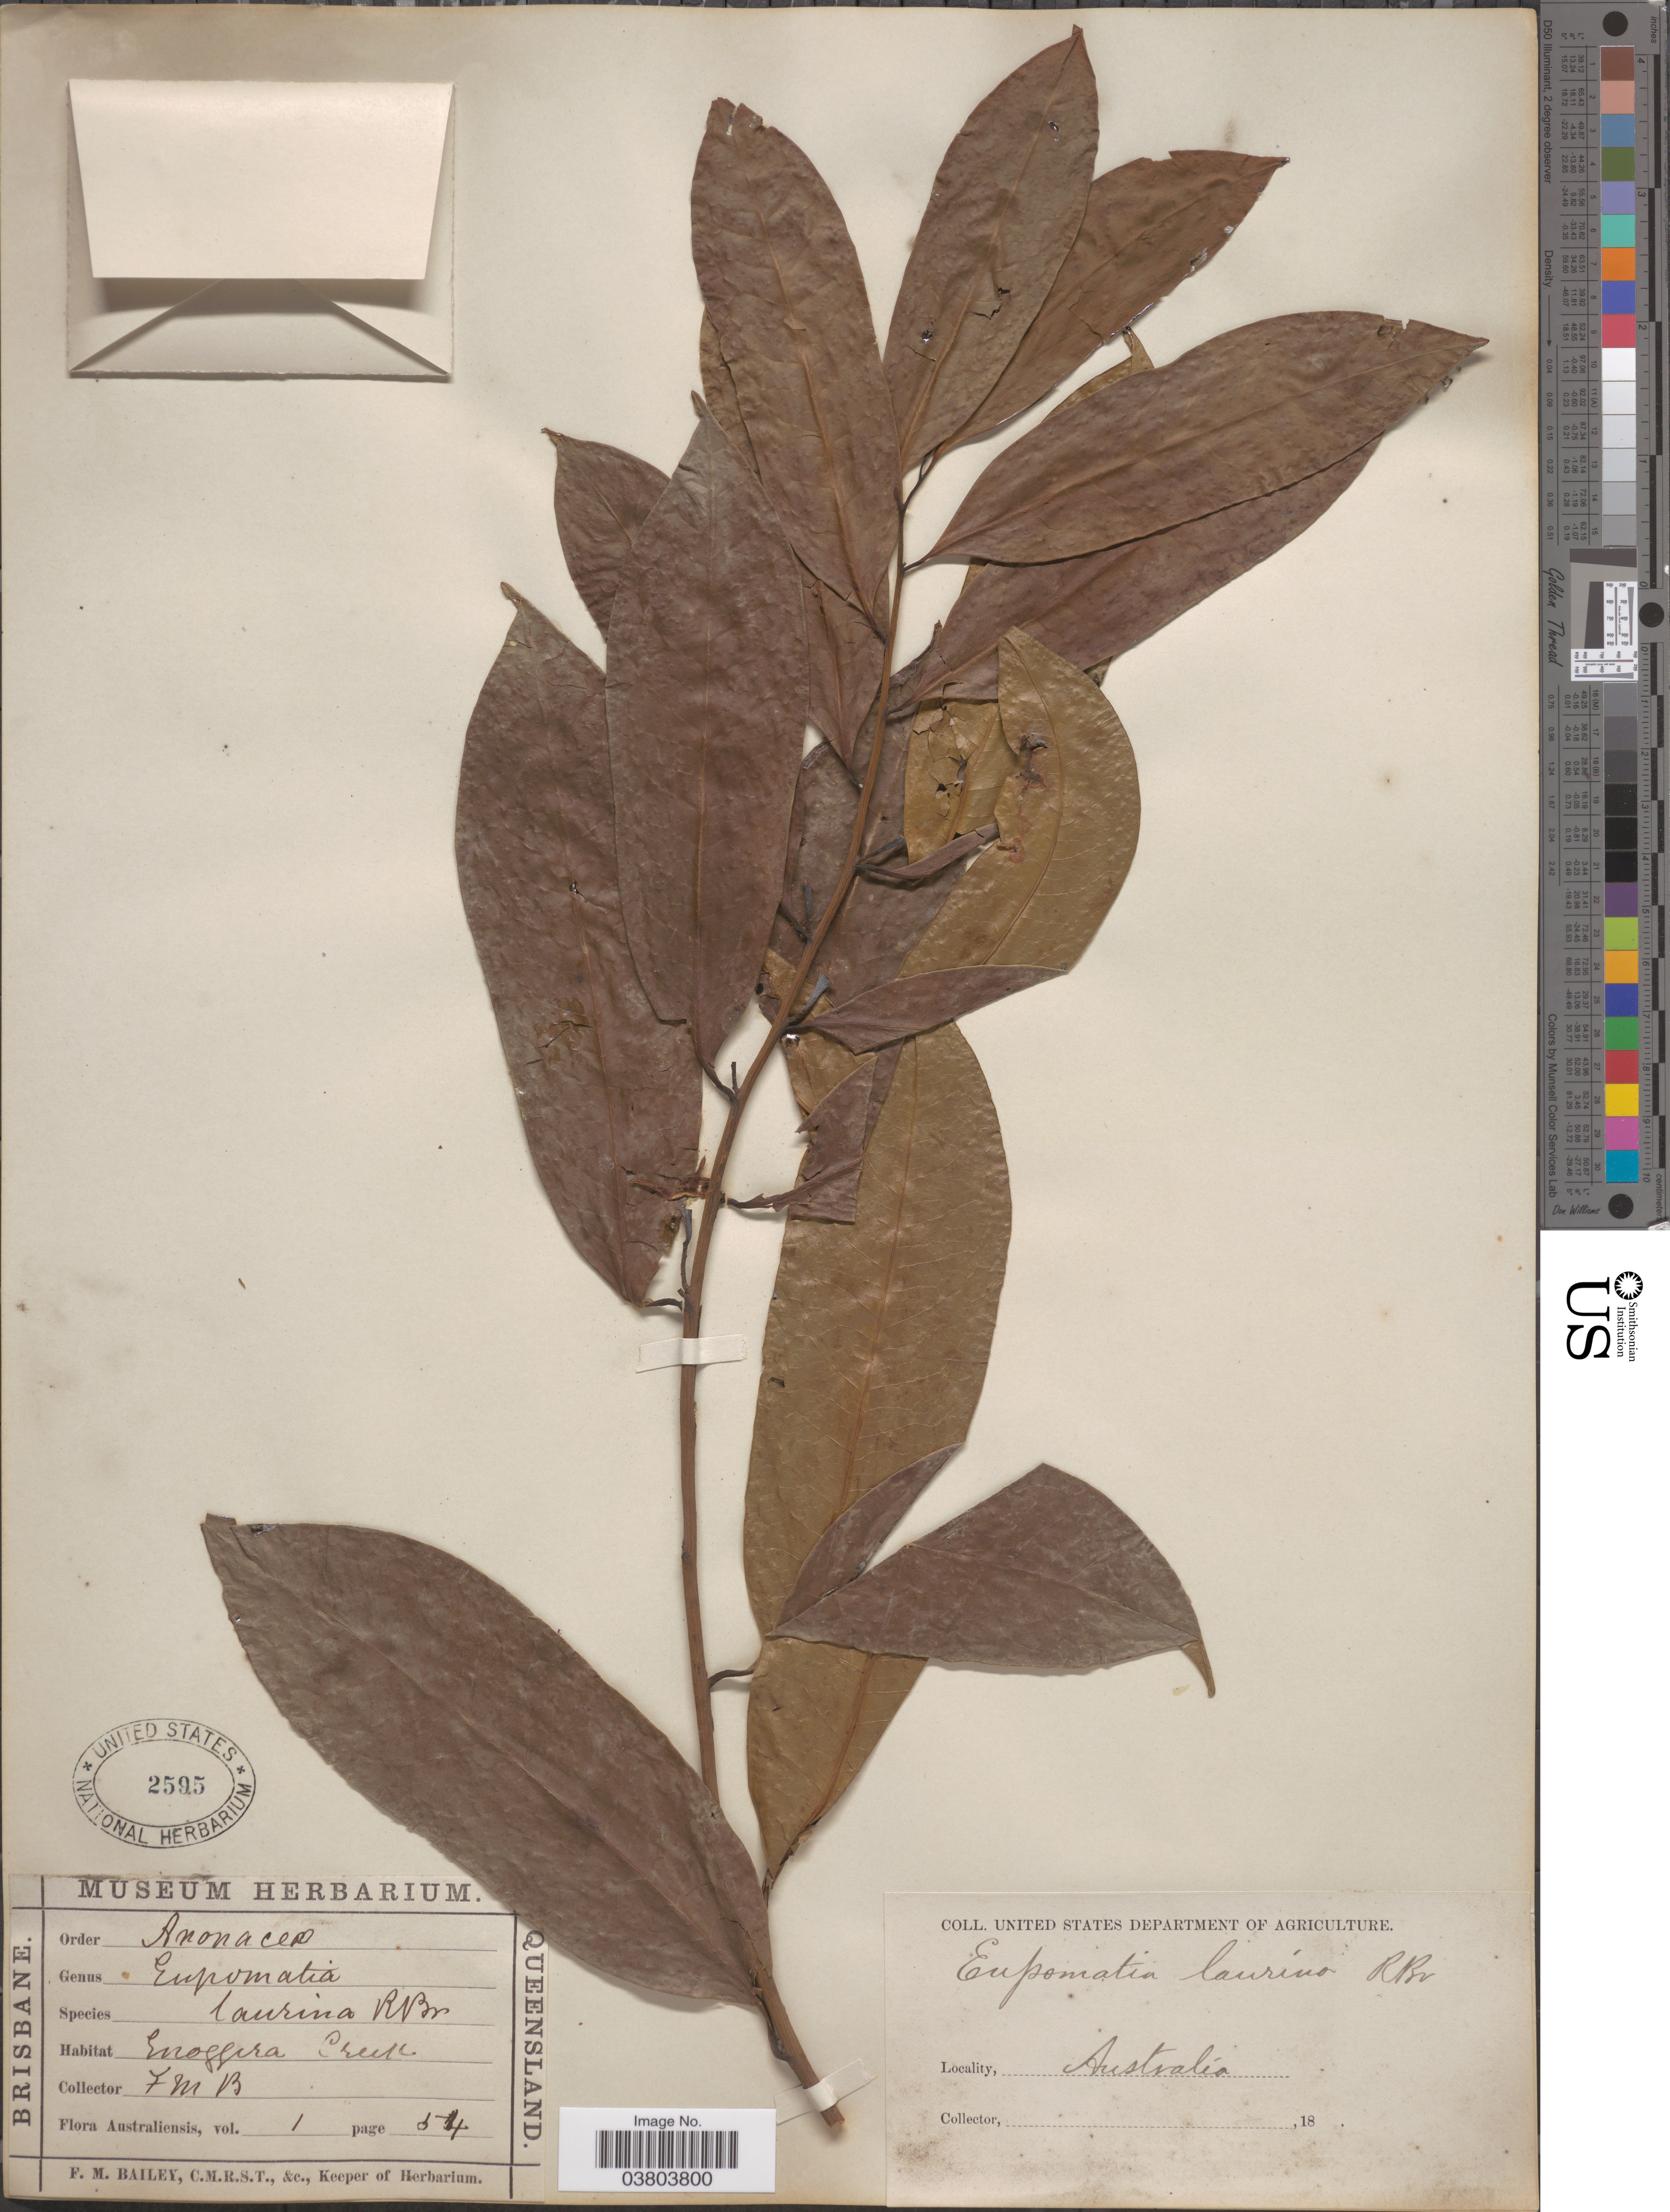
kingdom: Plantae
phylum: Tracheophyta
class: Magnoliopsida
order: Magnoliales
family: Eupomatiaceae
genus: Eupomatia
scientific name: Eupomatia laurina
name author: R. Br.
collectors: F. M. Bailey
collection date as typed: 18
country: Australia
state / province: Queensland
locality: Enoggera Creek.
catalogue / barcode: US 2595